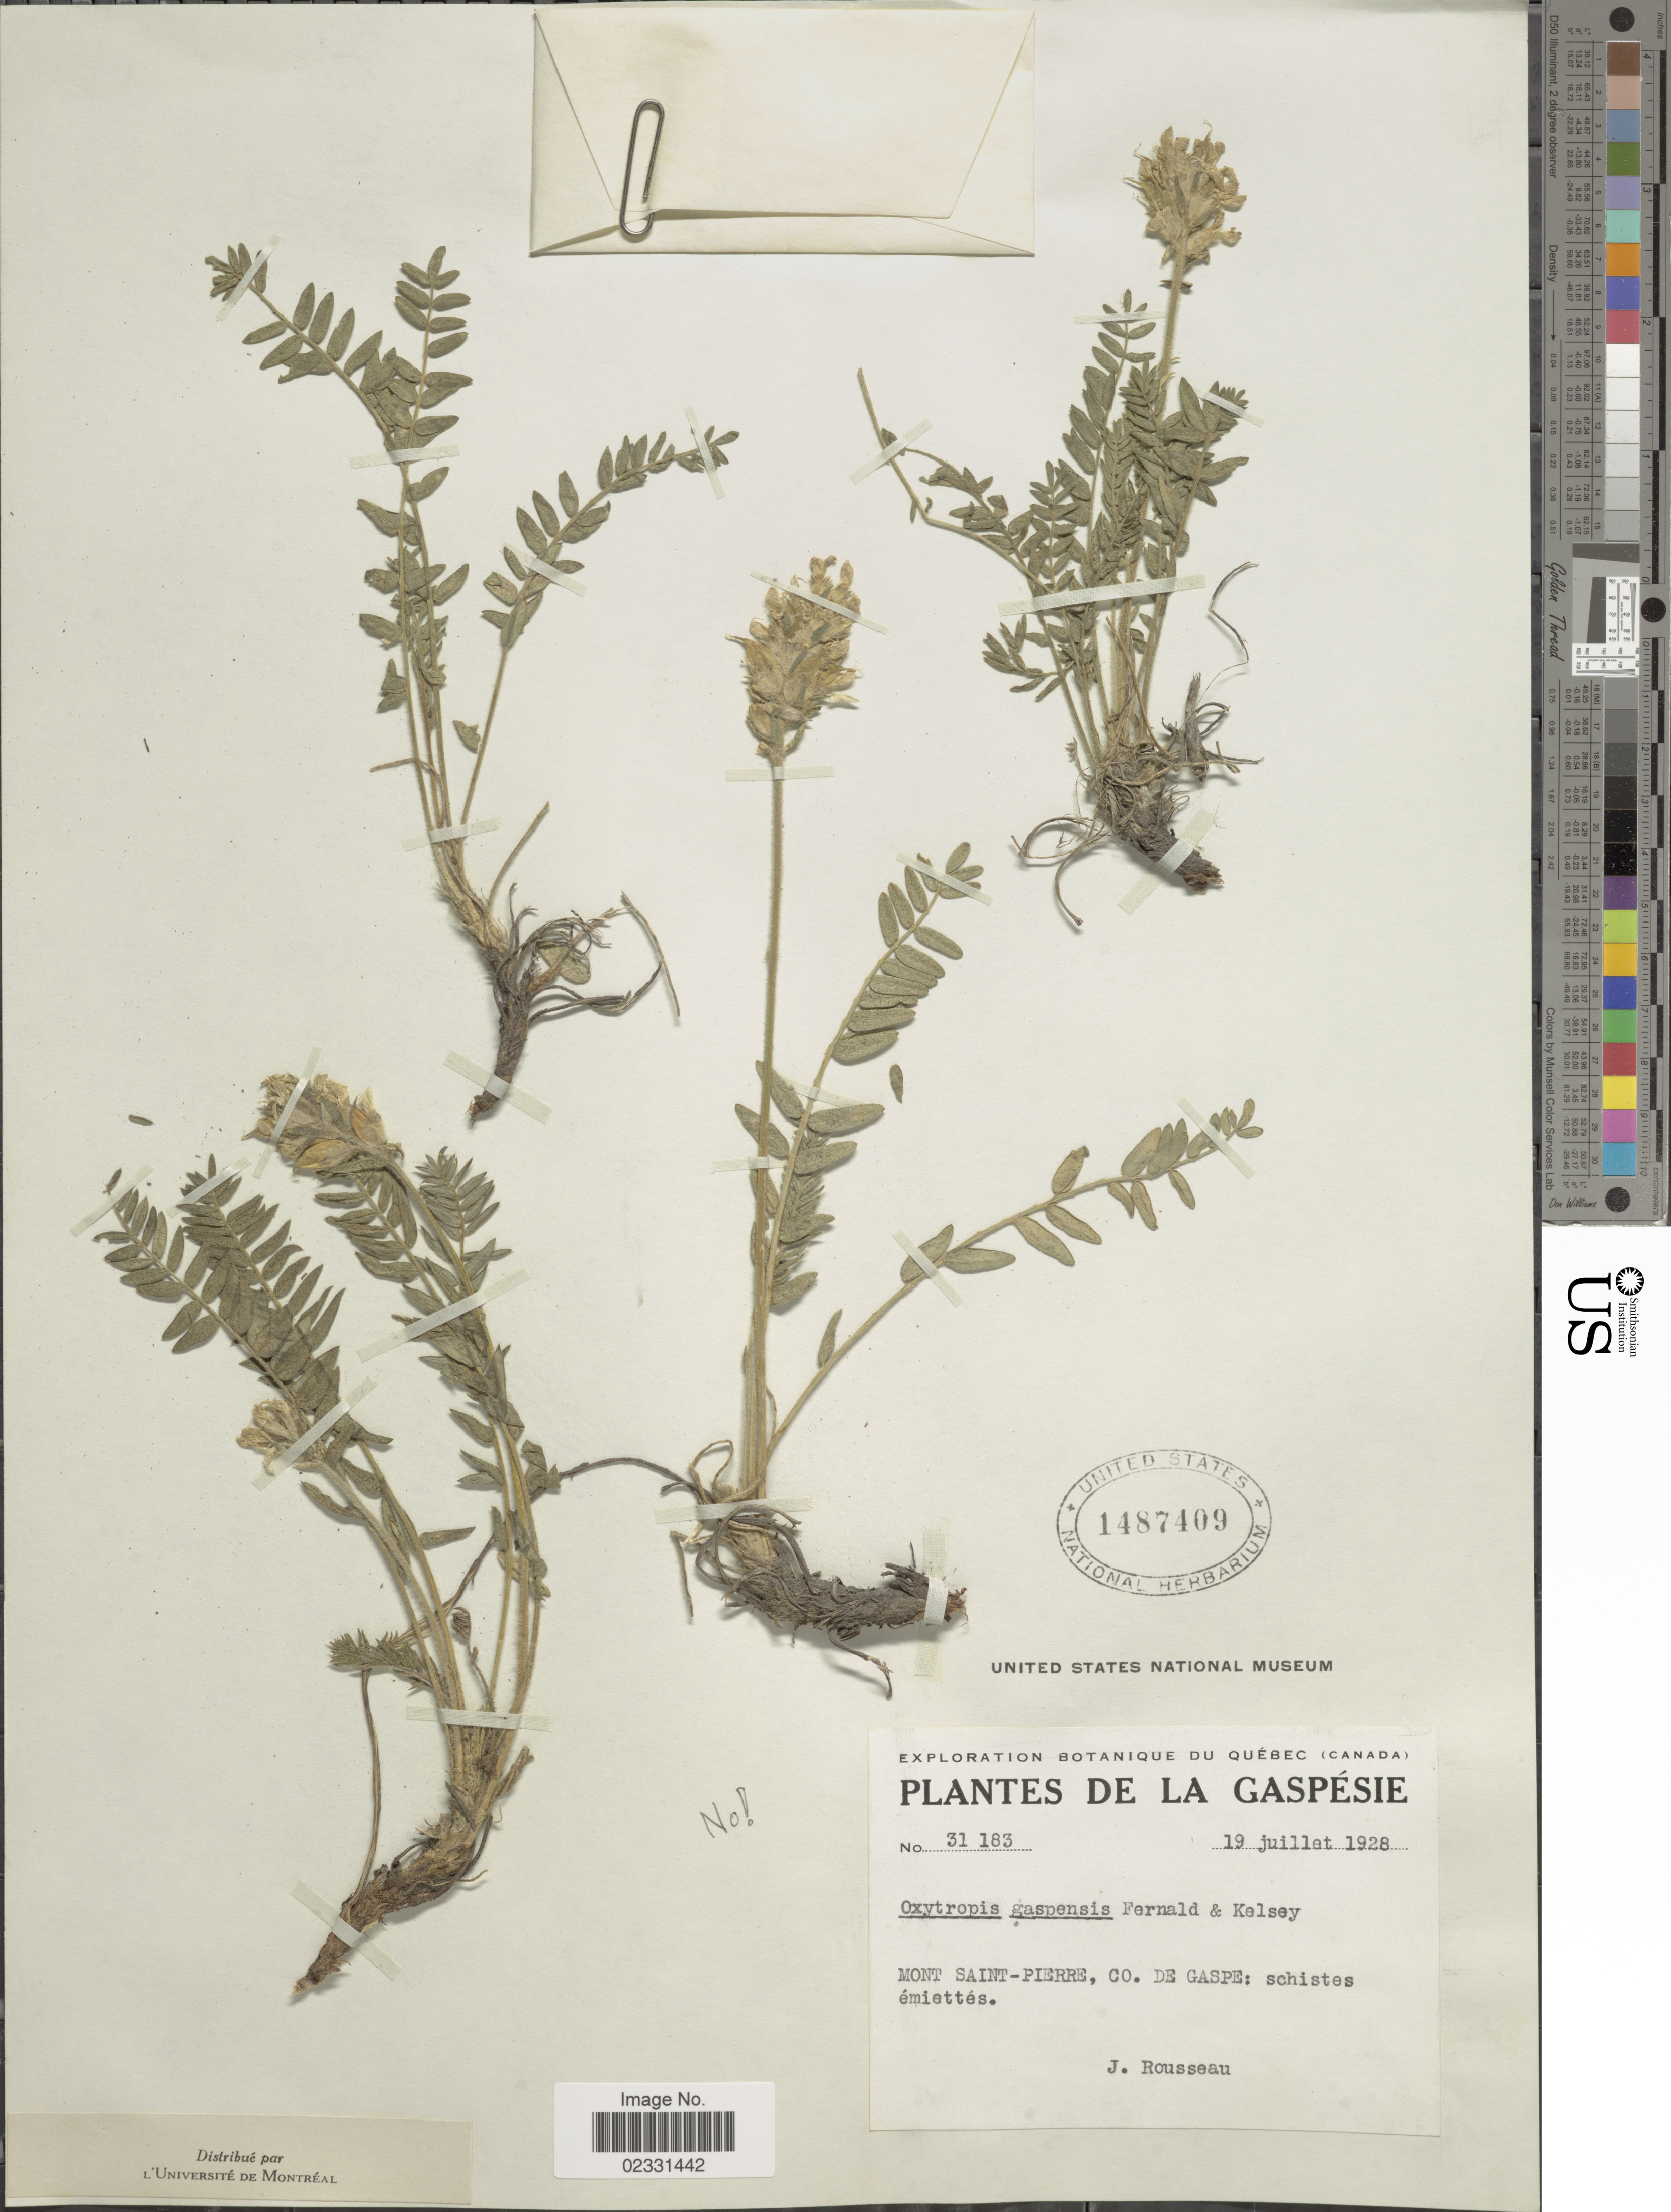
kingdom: Plantae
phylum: Tracheophyta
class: Magnoliopsida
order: Fabales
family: Fabaceae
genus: Astragalus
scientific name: Astragalus gaspensis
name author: J. Rousseau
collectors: J. Rousseau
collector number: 31183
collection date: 1928-07-19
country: Canada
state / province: Quebec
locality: La Gaspesie, Mont Saint-Pierre, Co. de Gaspe: schistes emiettes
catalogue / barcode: US 1487409